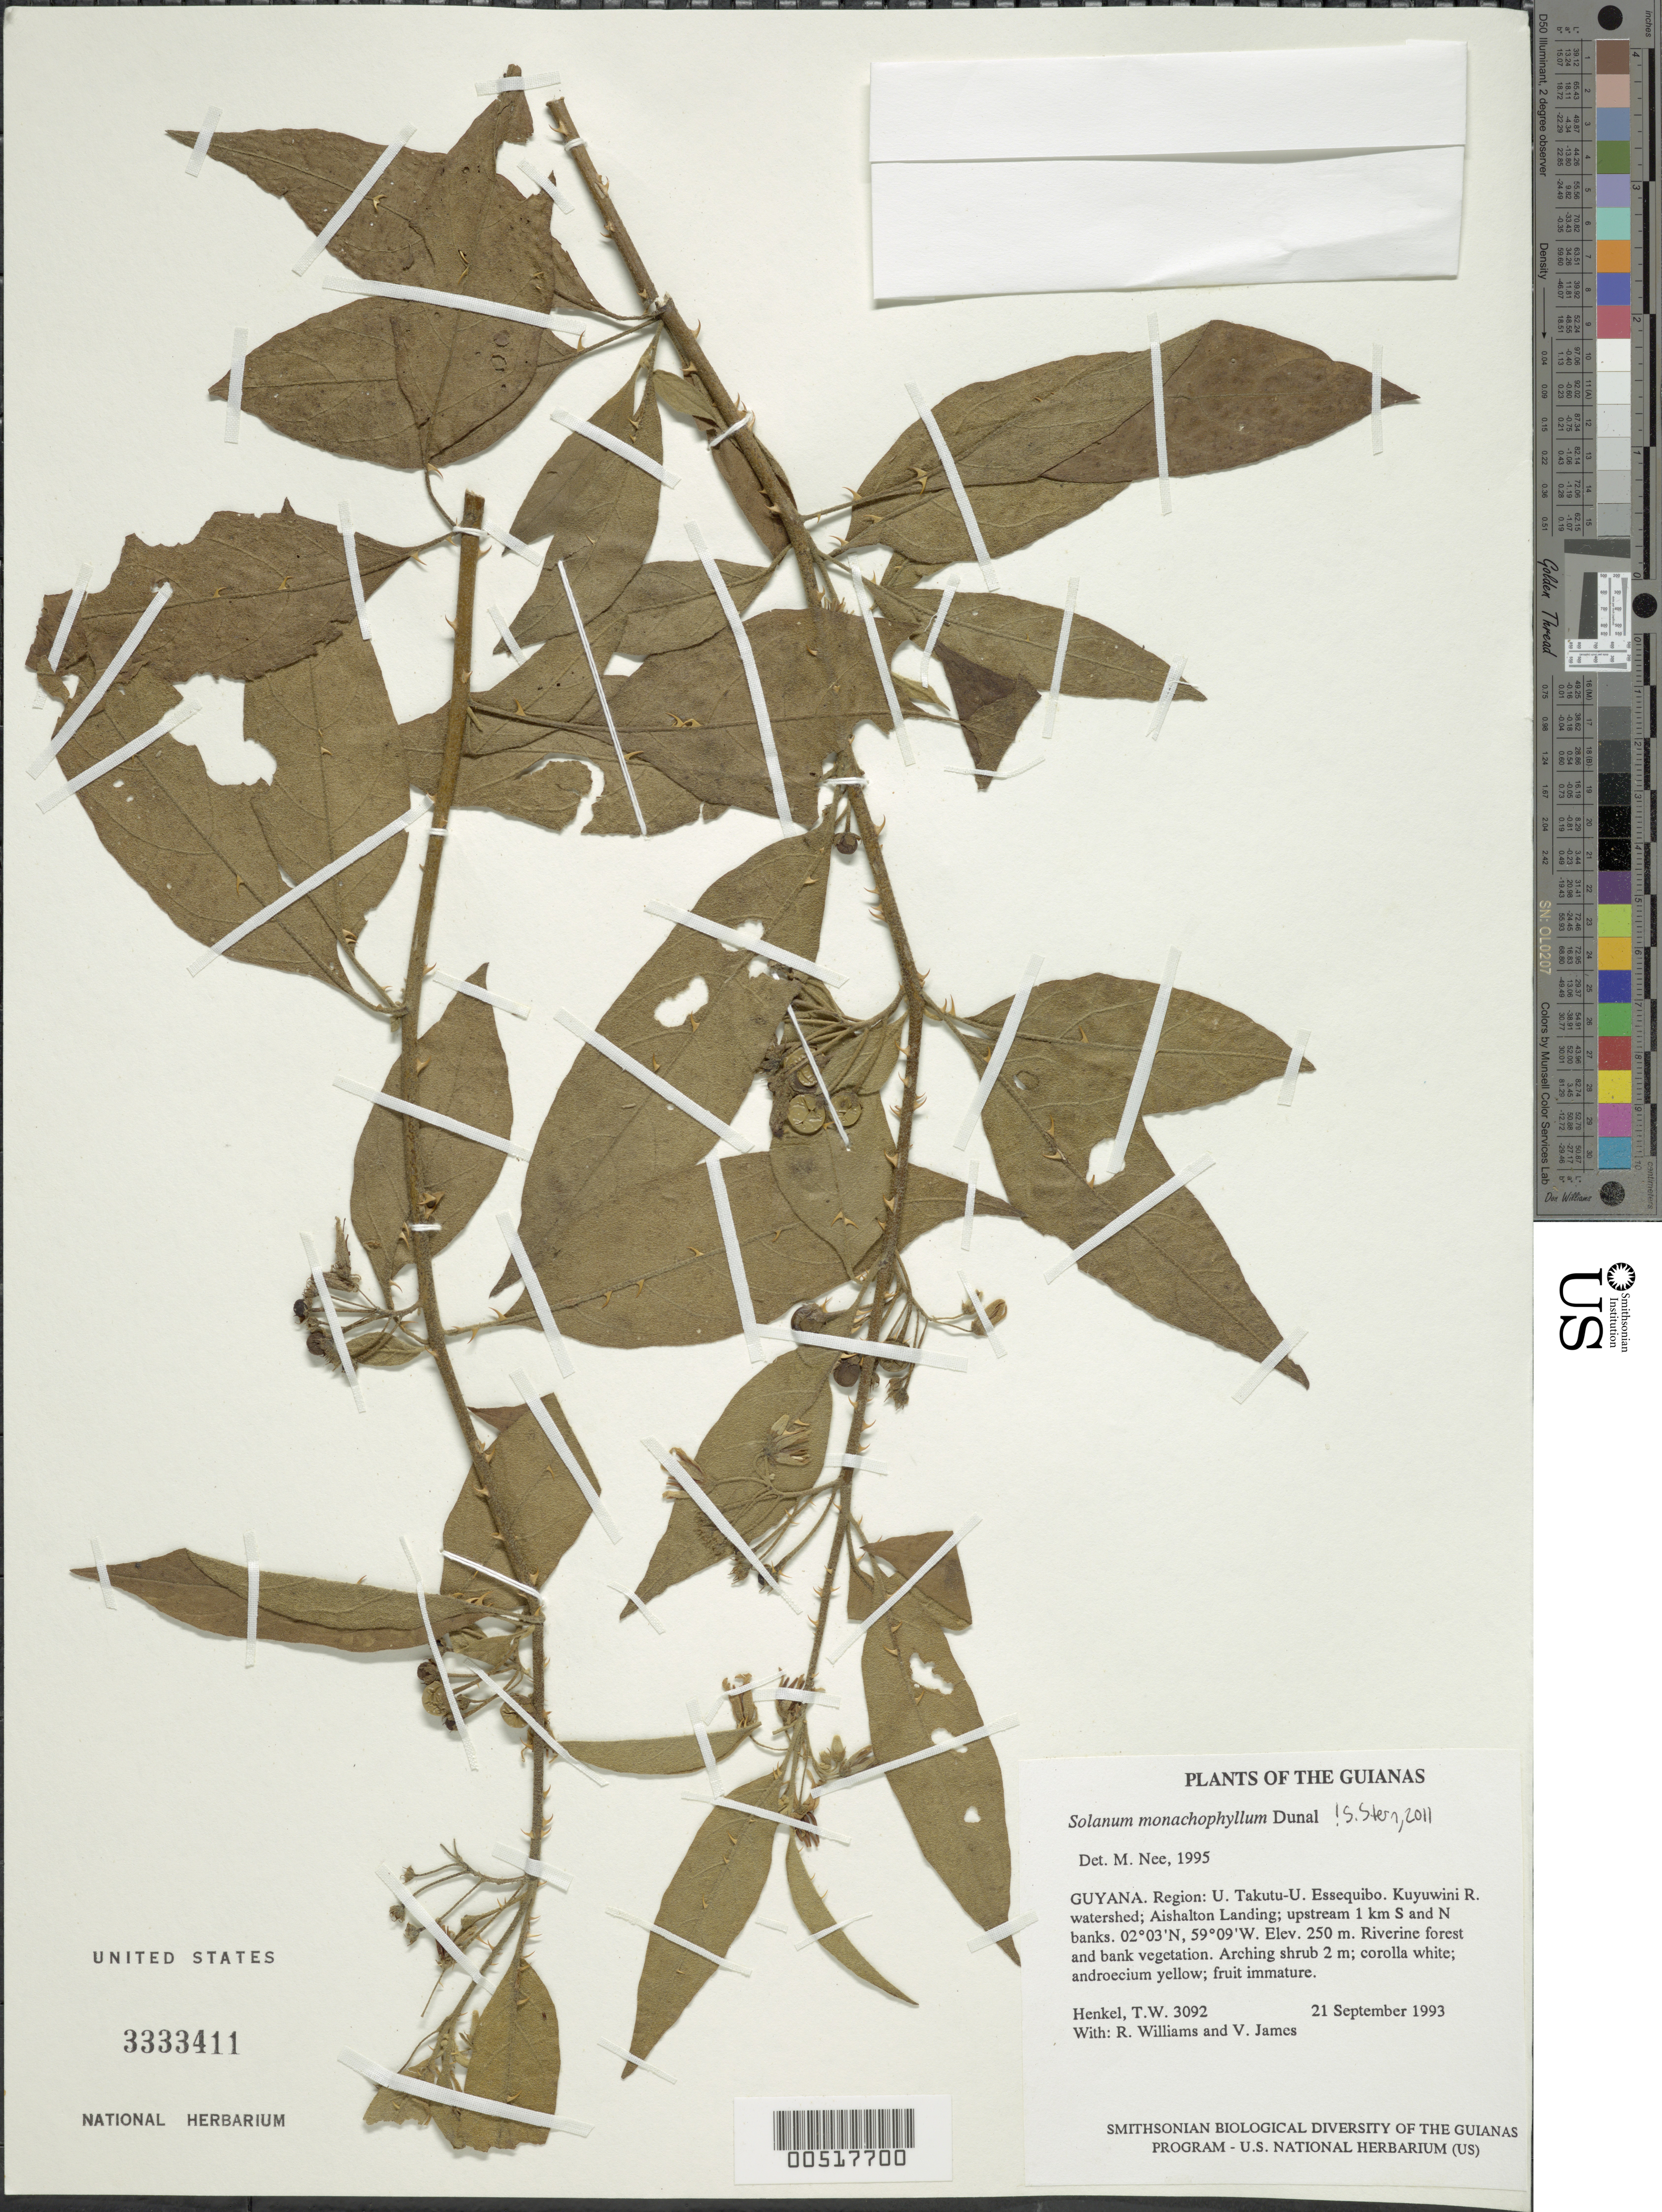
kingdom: Plantae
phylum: Tracheophyta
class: Magnoliopsida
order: Solanales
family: Solanaceae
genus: Solanum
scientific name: Solanum monachophyllum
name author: Dunal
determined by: Nee, Michael H.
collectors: T. Henkel, R. Williams & V. James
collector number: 3092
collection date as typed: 9 Sep 1993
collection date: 1993-09-09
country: Guyana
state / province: U. Takutu-U. Essequibo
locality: Kuyuwini R. watershed; Aishalton Landing; upstream 1 km S and N banks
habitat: Riverine forest and bank vegetation.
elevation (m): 250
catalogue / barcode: US 3333411